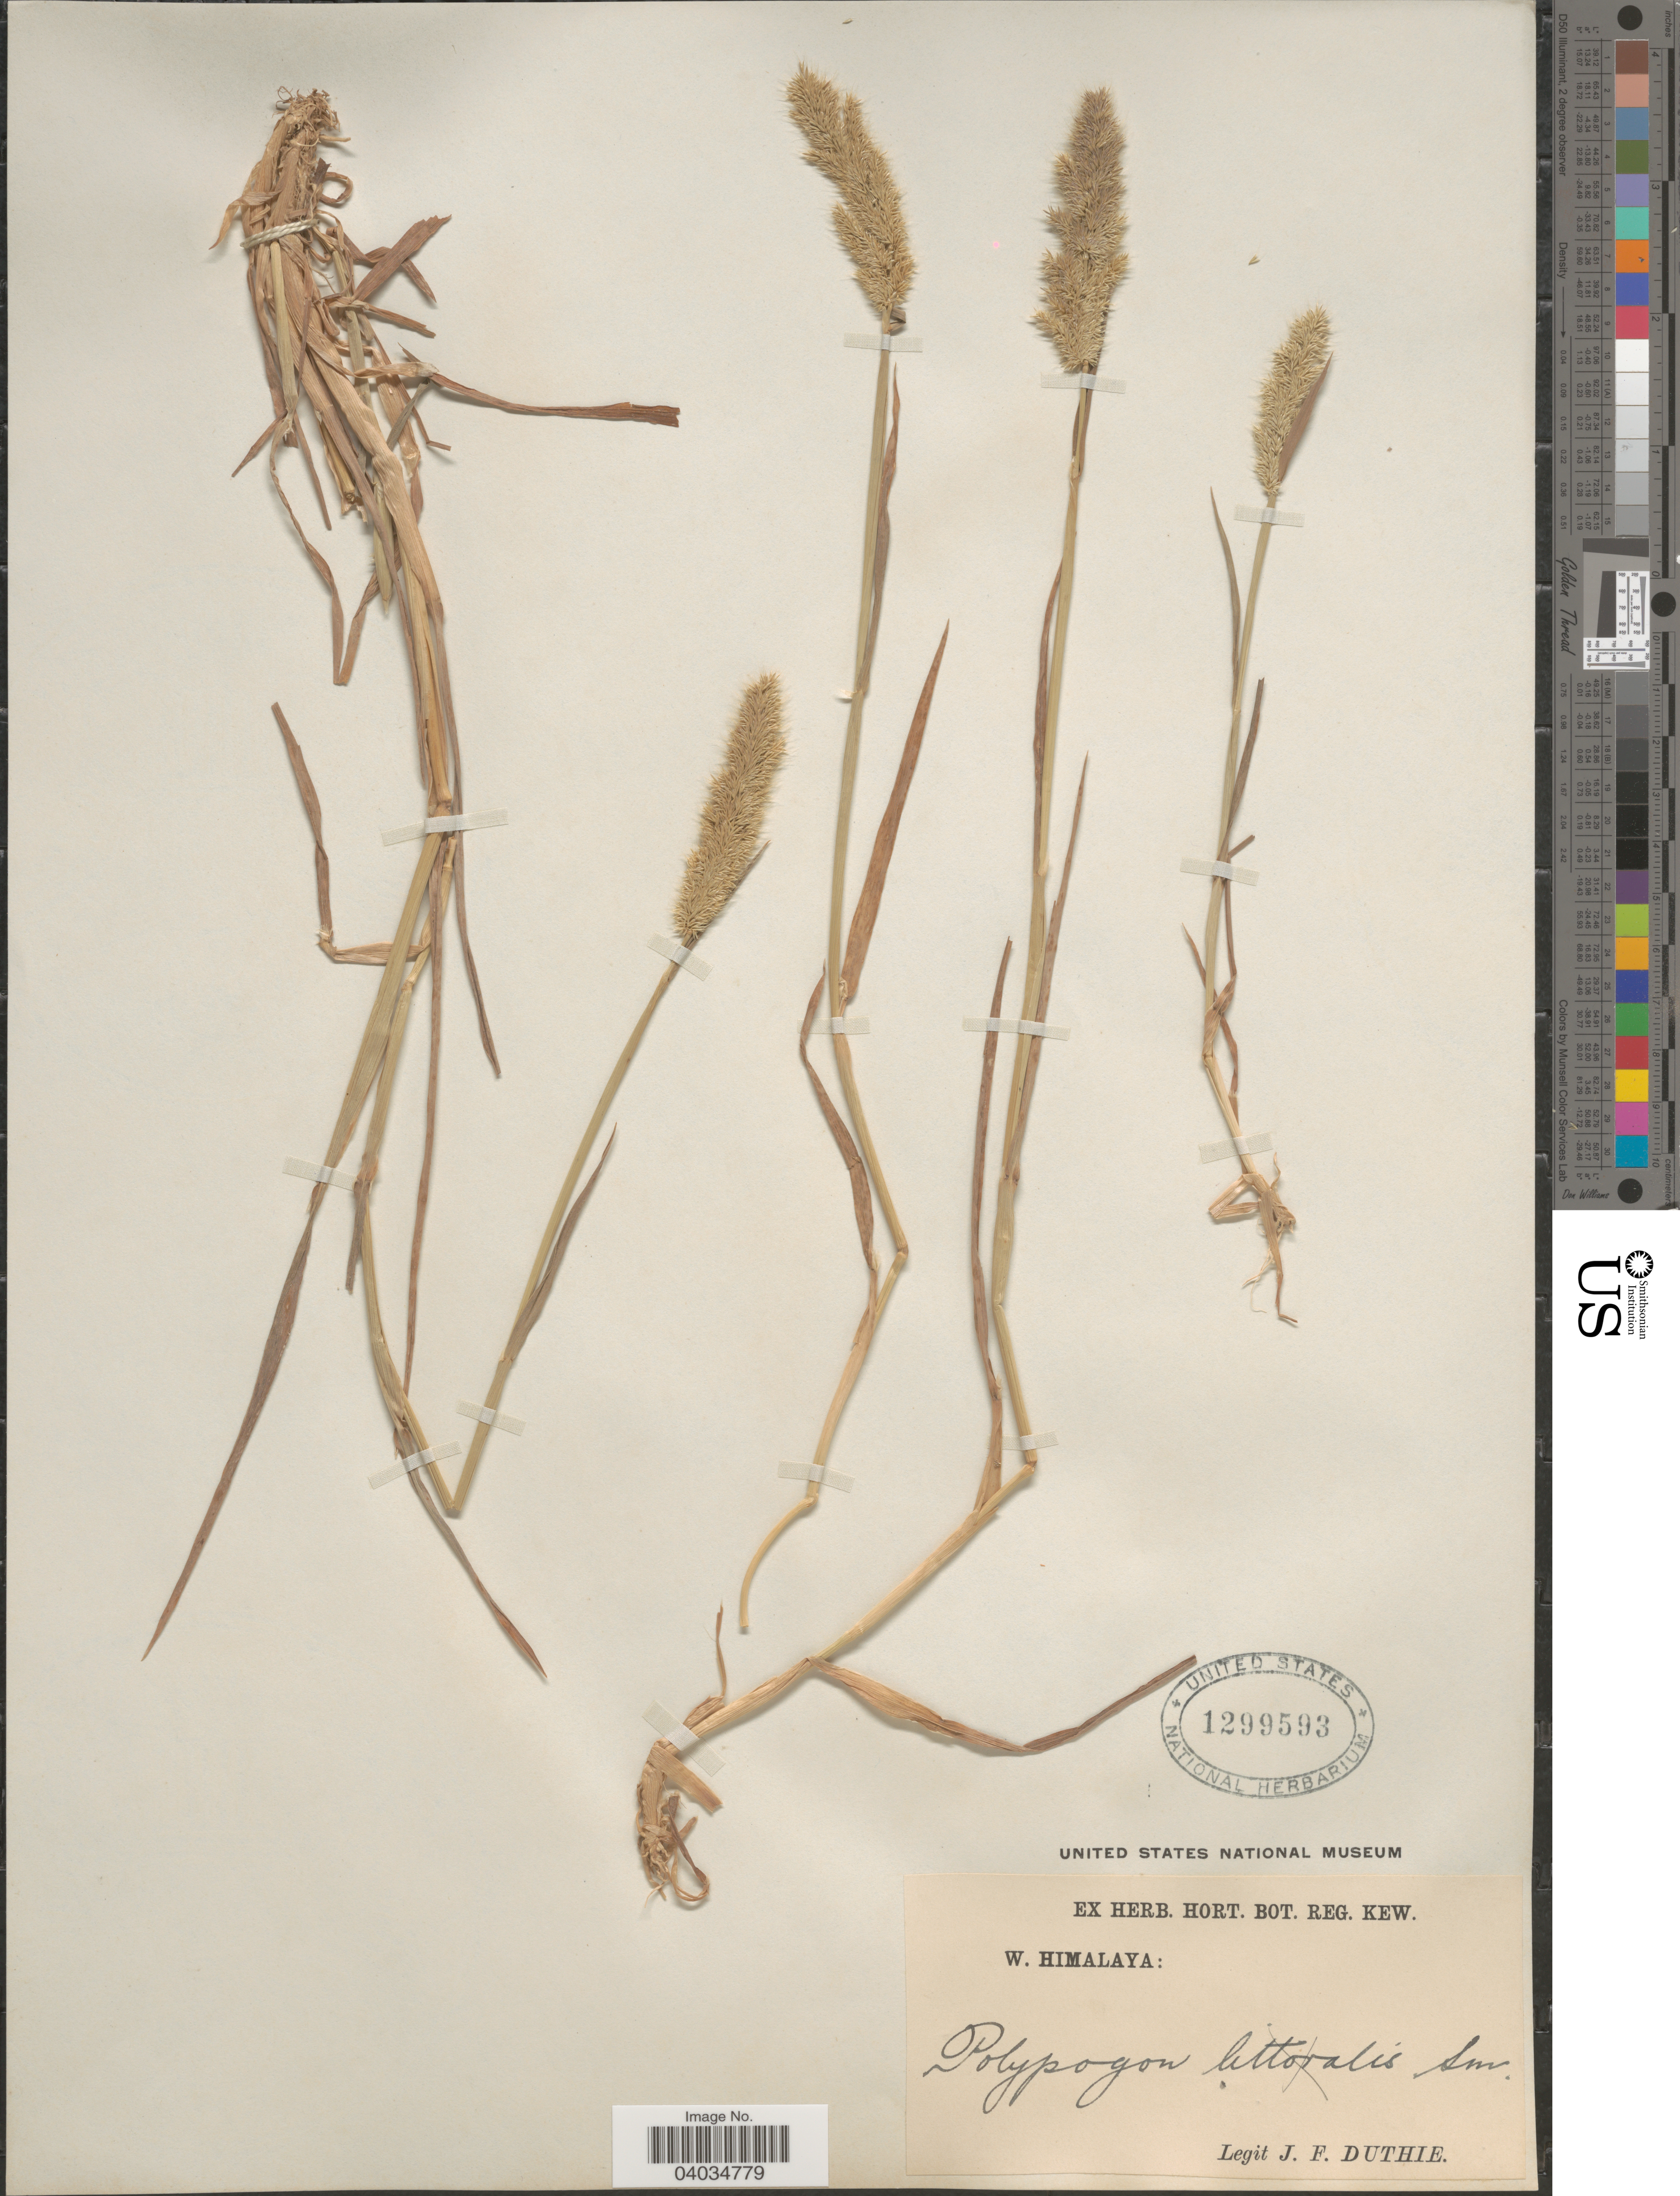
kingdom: Plantae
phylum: Tracheophyta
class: Liliopsida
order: Poales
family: Poaceae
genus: Polypogon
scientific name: Polypogon sp.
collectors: J. F. Duthie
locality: W. Himalaya.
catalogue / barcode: US 1299593